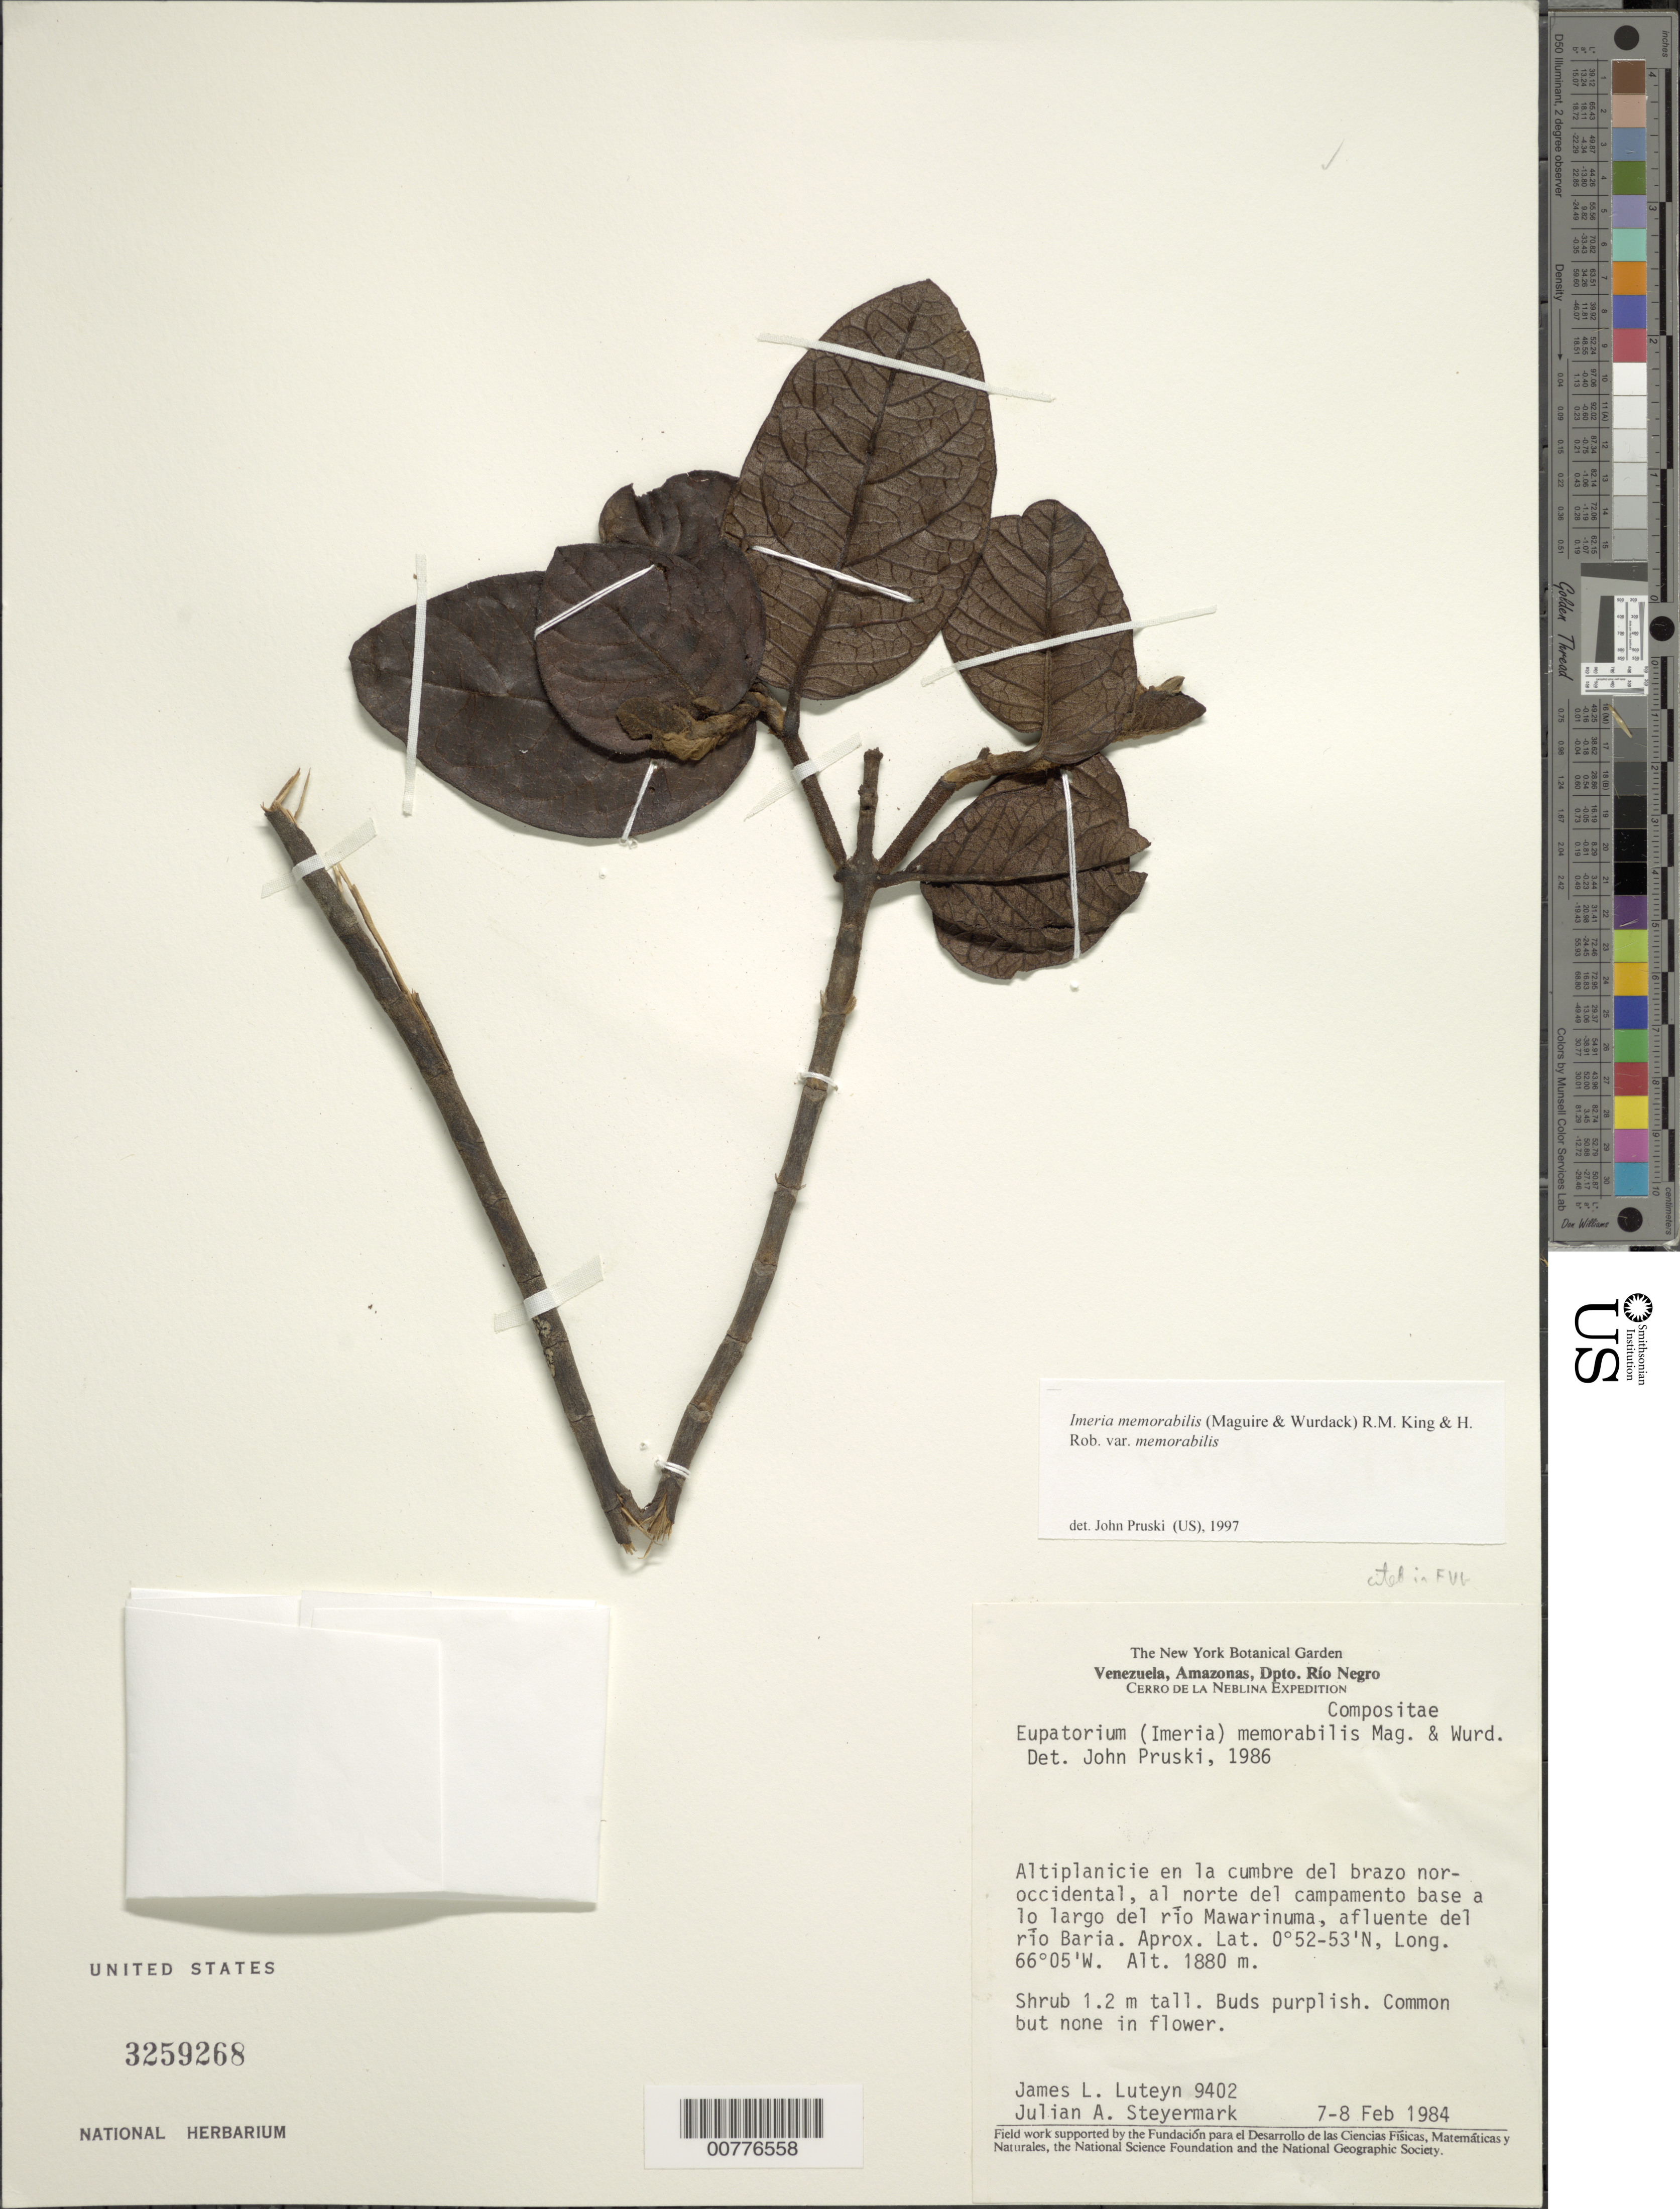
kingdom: Plantae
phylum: Tracheophyta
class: Magnoliopsida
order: Asterales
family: Asteraceae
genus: Imeria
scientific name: Imeria memorabilis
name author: (Maguire & Wurdack) R.M. King & H. Rob.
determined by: Pruski, J. F.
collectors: J. L. Luteyn & J. Steyermark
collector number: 9402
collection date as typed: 7-Feb-84 to 8-Feb-84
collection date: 1984-02-07/1984-02-08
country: Venezuela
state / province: Amazonas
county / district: Río Negro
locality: Río Mawarinuma, afluente del Río Baria, en la cumbre del brazo noroccidental, al norte del campamento base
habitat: Altiplanicie en la cumbre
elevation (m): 1880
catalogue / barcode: US 3259268